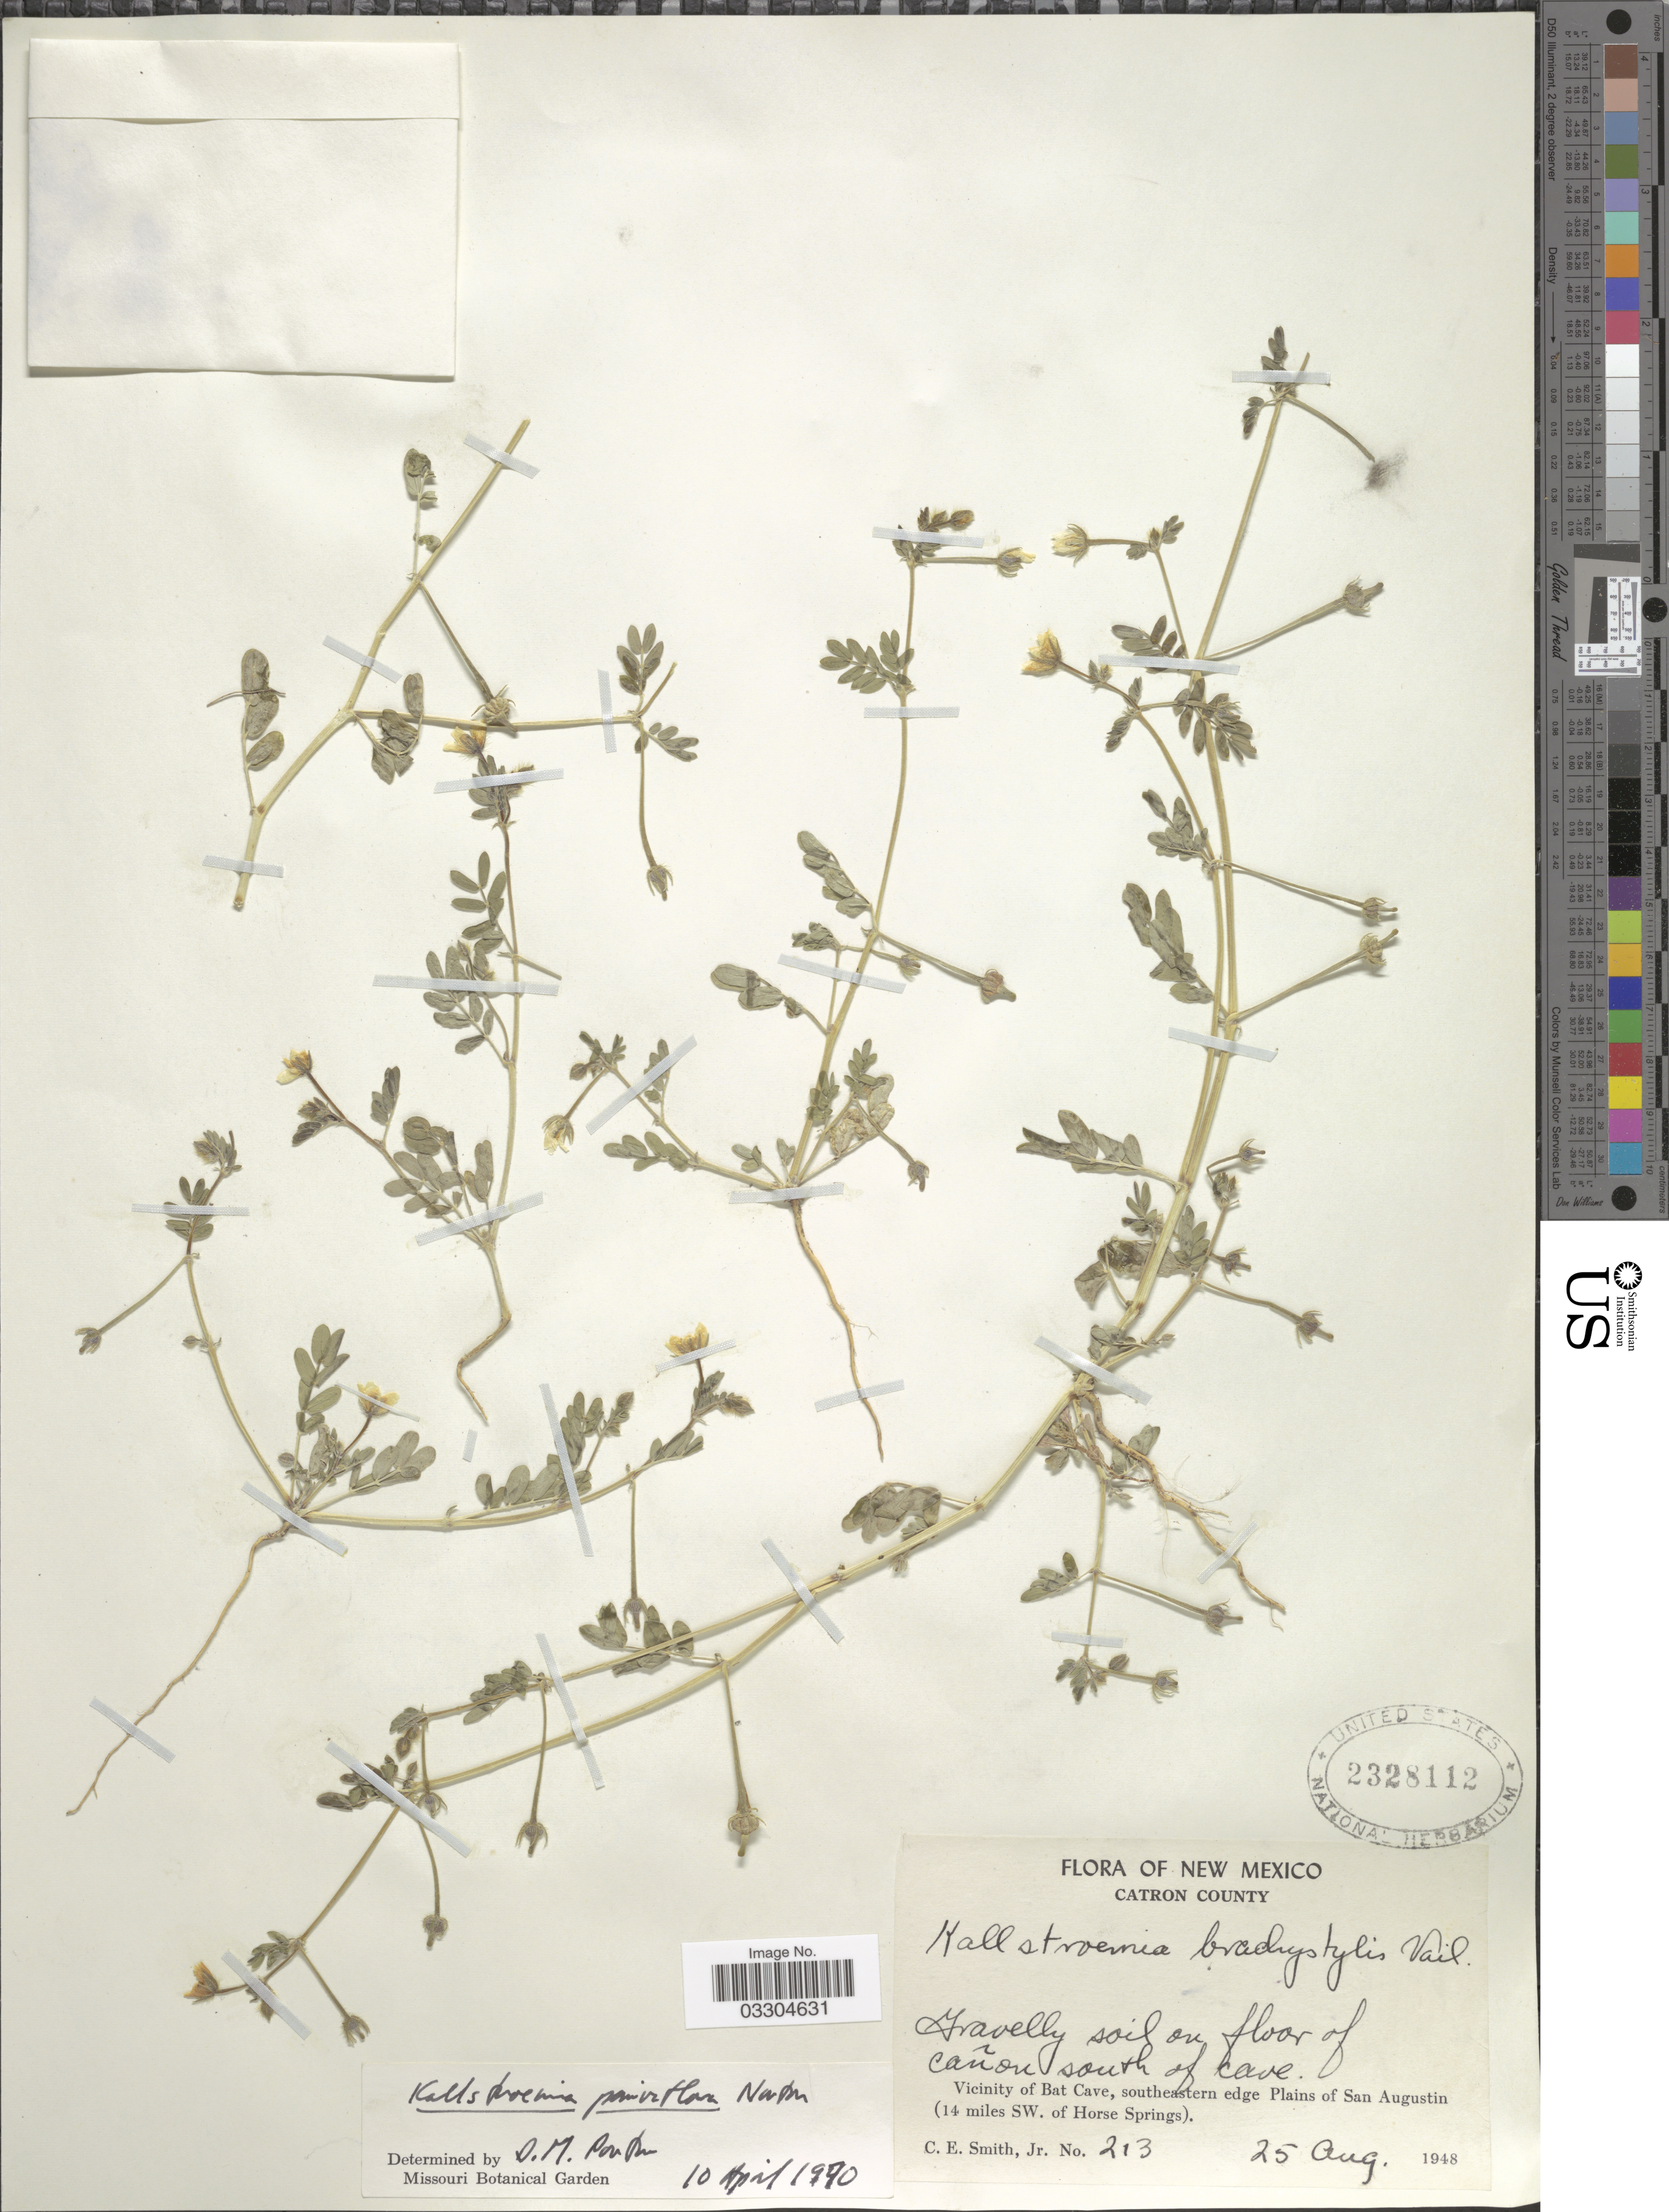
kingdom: Plantae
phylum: Tracheophyta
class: Magnoliopsida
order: Zygophyllales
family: Zygophyllaceae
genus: Kallstroemia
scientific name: Kallstroemia parviflora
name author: Norton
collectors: C. E. Smith Jr.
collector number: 213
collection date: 1948-08-25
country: United States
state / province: New Mexico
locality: Catron County. On floor of cañon south of cave. Vicinity of Bat Cave, southeastern edge Plains of San Augustin (14 miles SW. of Horse Spring).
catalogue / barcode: US 2328112